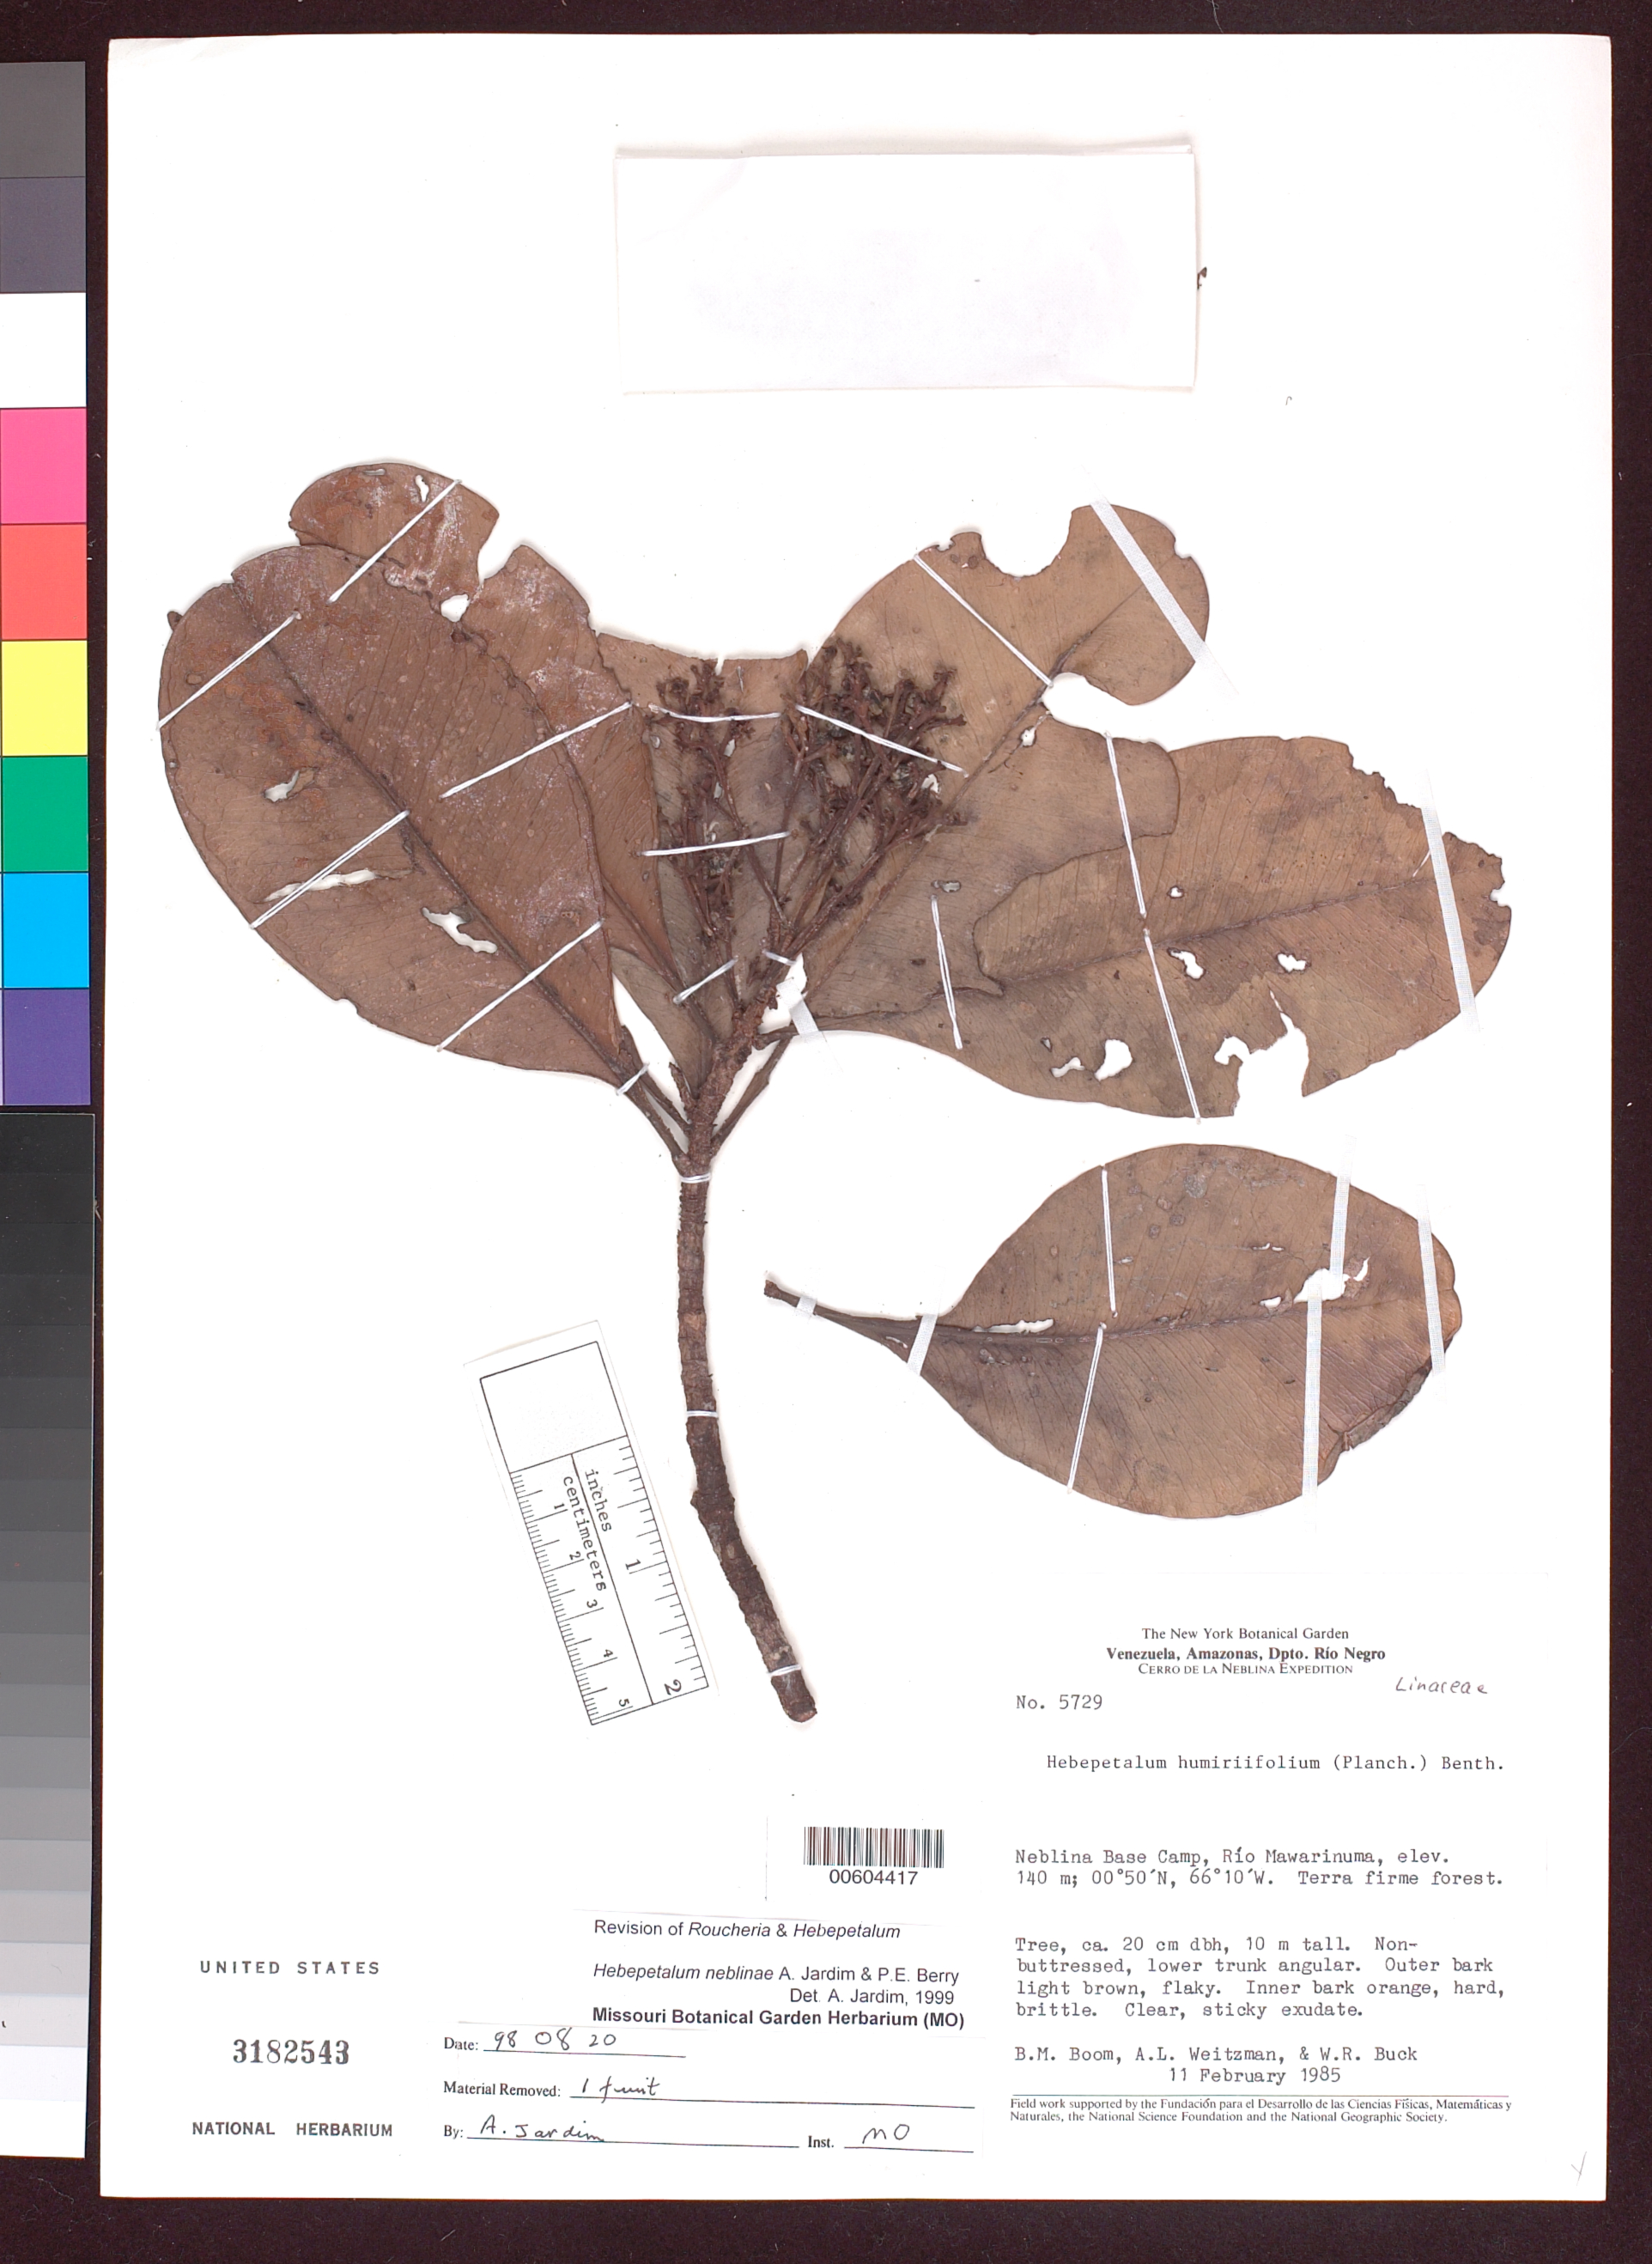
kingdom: Plantae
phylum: Tracheophyta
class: Magnoliopsida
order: Malpighiales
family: Linaceae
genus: Hebepetalum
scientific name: Hebepetalum neblinae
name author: Jardim & P.E. Berry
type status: Isotype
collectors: B. M. Boom, A. L. Weitzman & W. R. Buck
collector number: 5729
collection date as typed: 11 Feb 1985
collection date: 1985-02-11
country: Venezuela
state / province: Amazonas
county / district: Rio Negro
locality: Neblina base camp, Rio Mawarinuma.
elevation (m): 140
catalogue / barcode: US 3182543